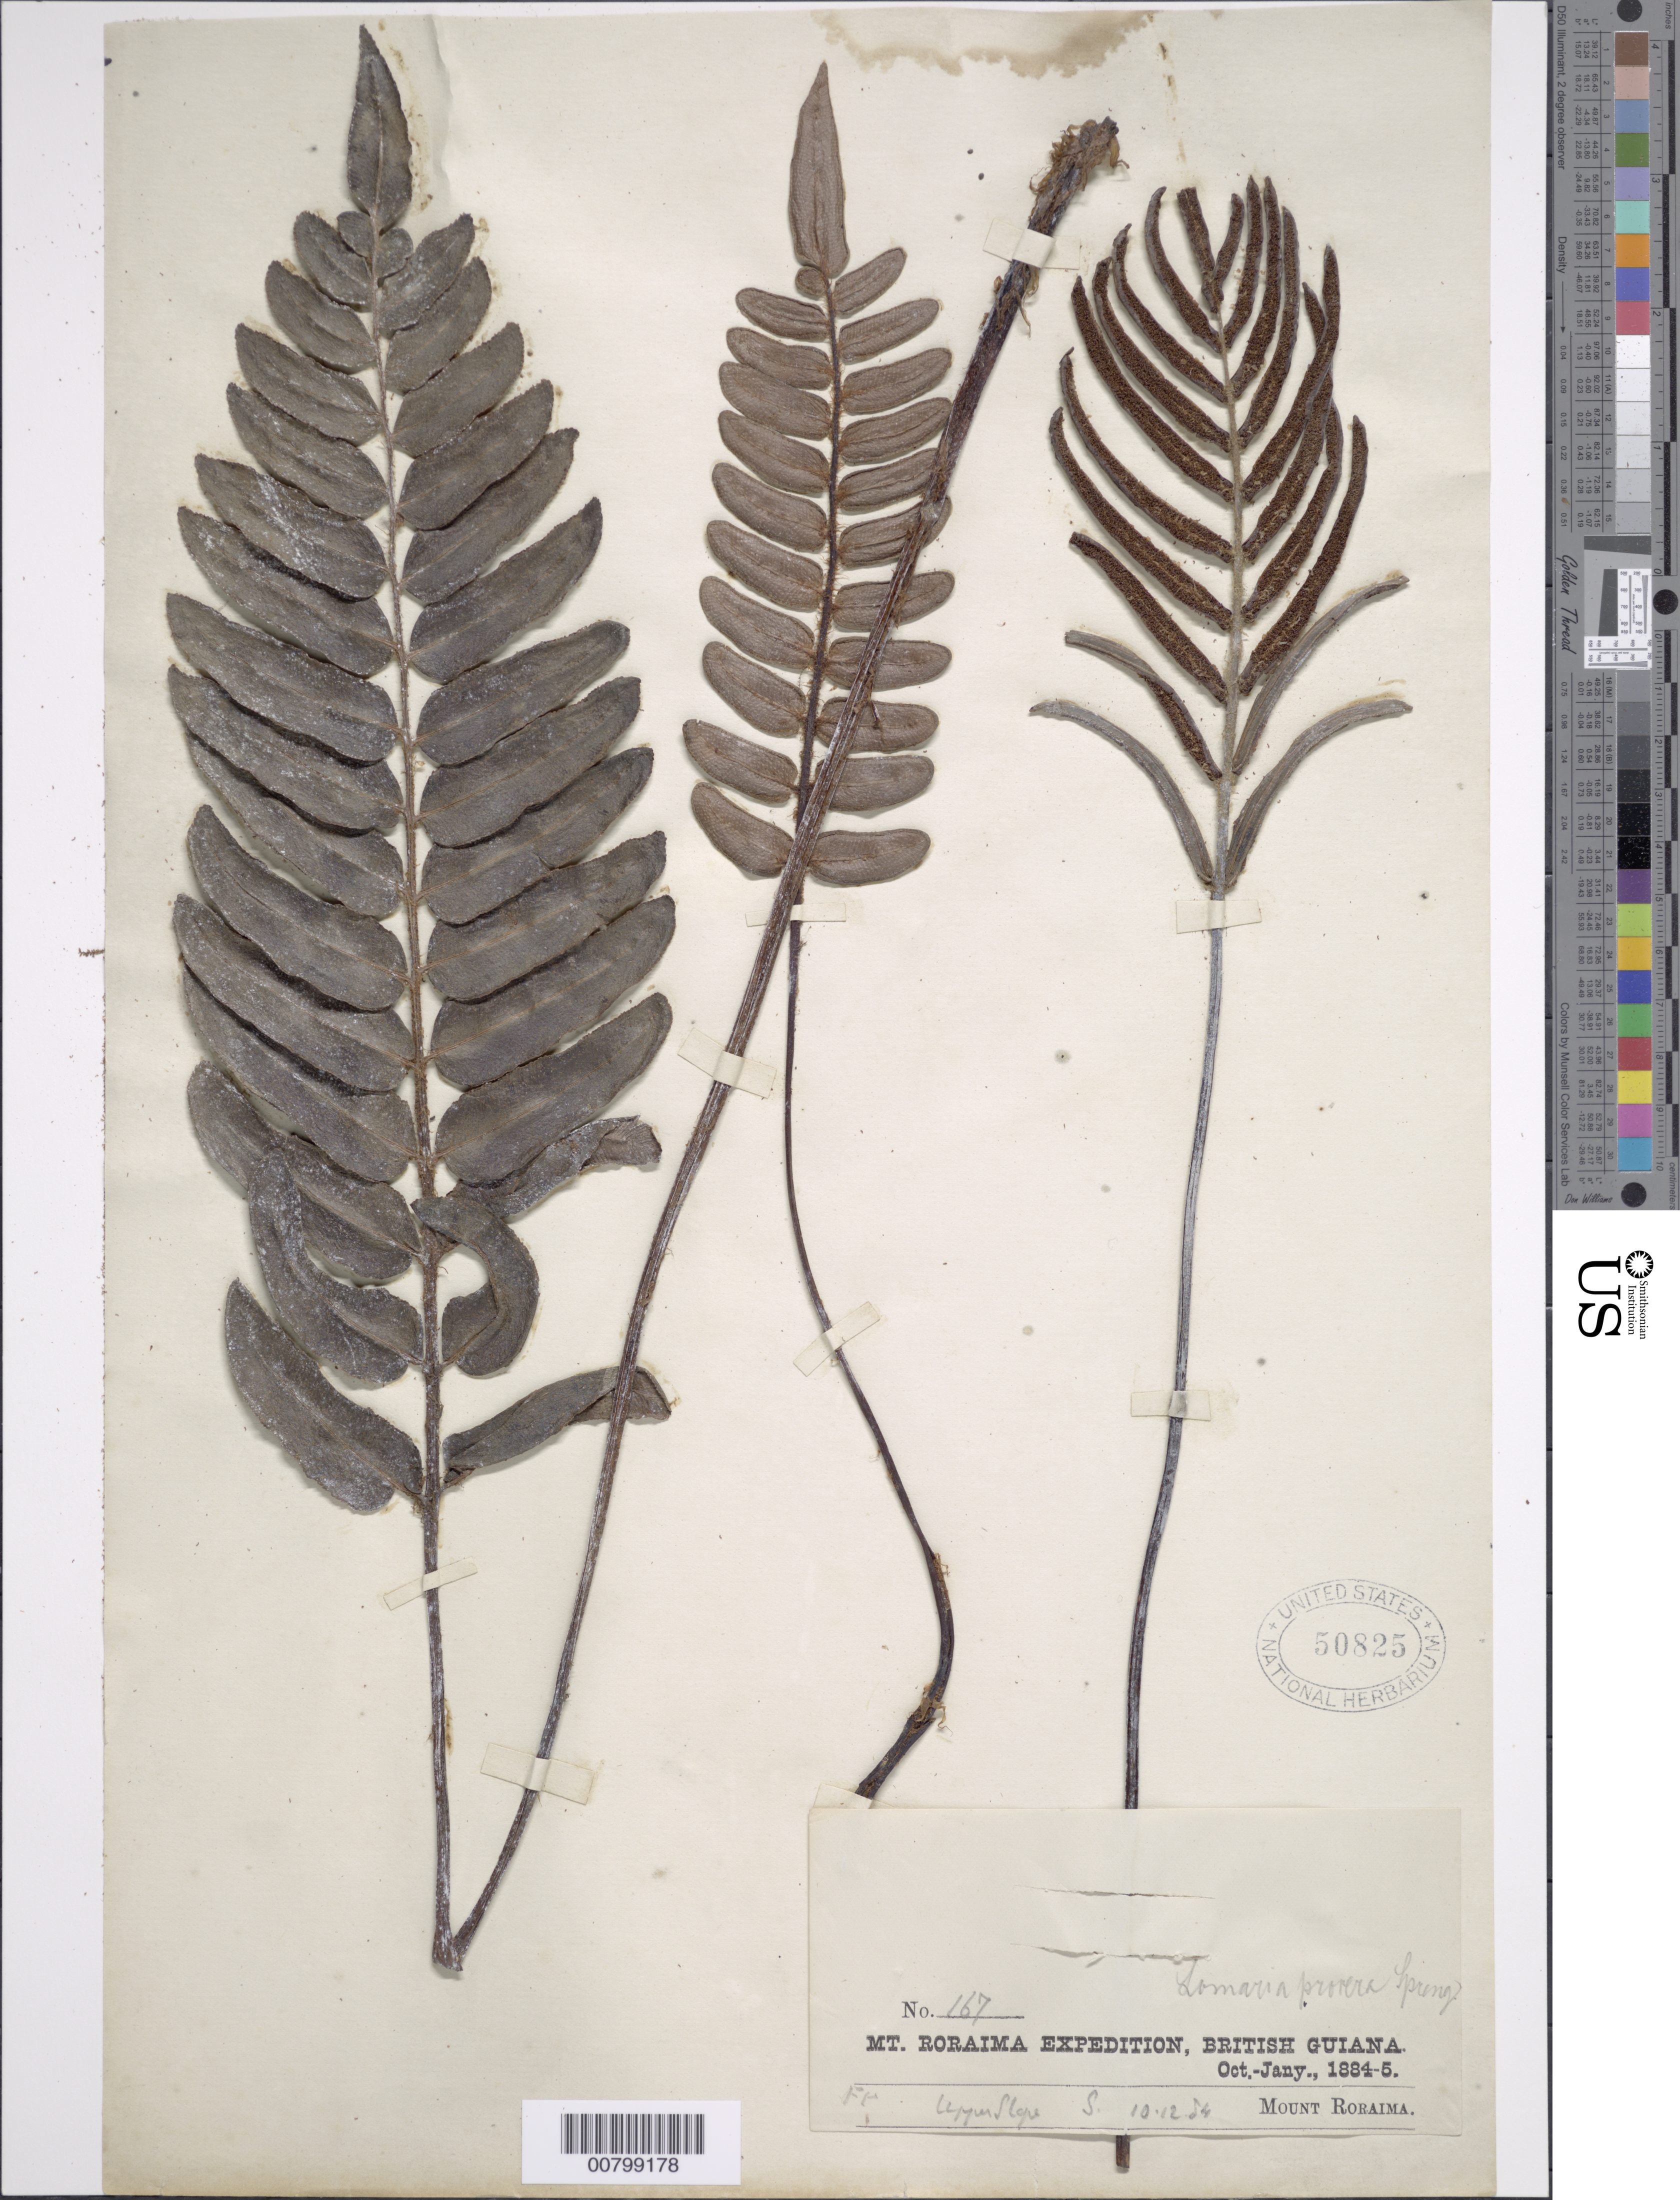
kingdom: Plantae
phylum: Tracheophyta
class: Polypodiopsida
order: Polypodiales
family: Blechnaceae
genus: Blechnum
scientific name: Blechnum cordatum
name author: (Desv.) Hieron.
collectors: E. F. im Thurn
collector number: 167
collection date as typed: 10 December 1884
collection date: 1884-12-10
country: Guyana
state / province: Cuyuni-Mazaruni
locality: Mt. Roraima, upper slope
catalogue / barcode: US 50825